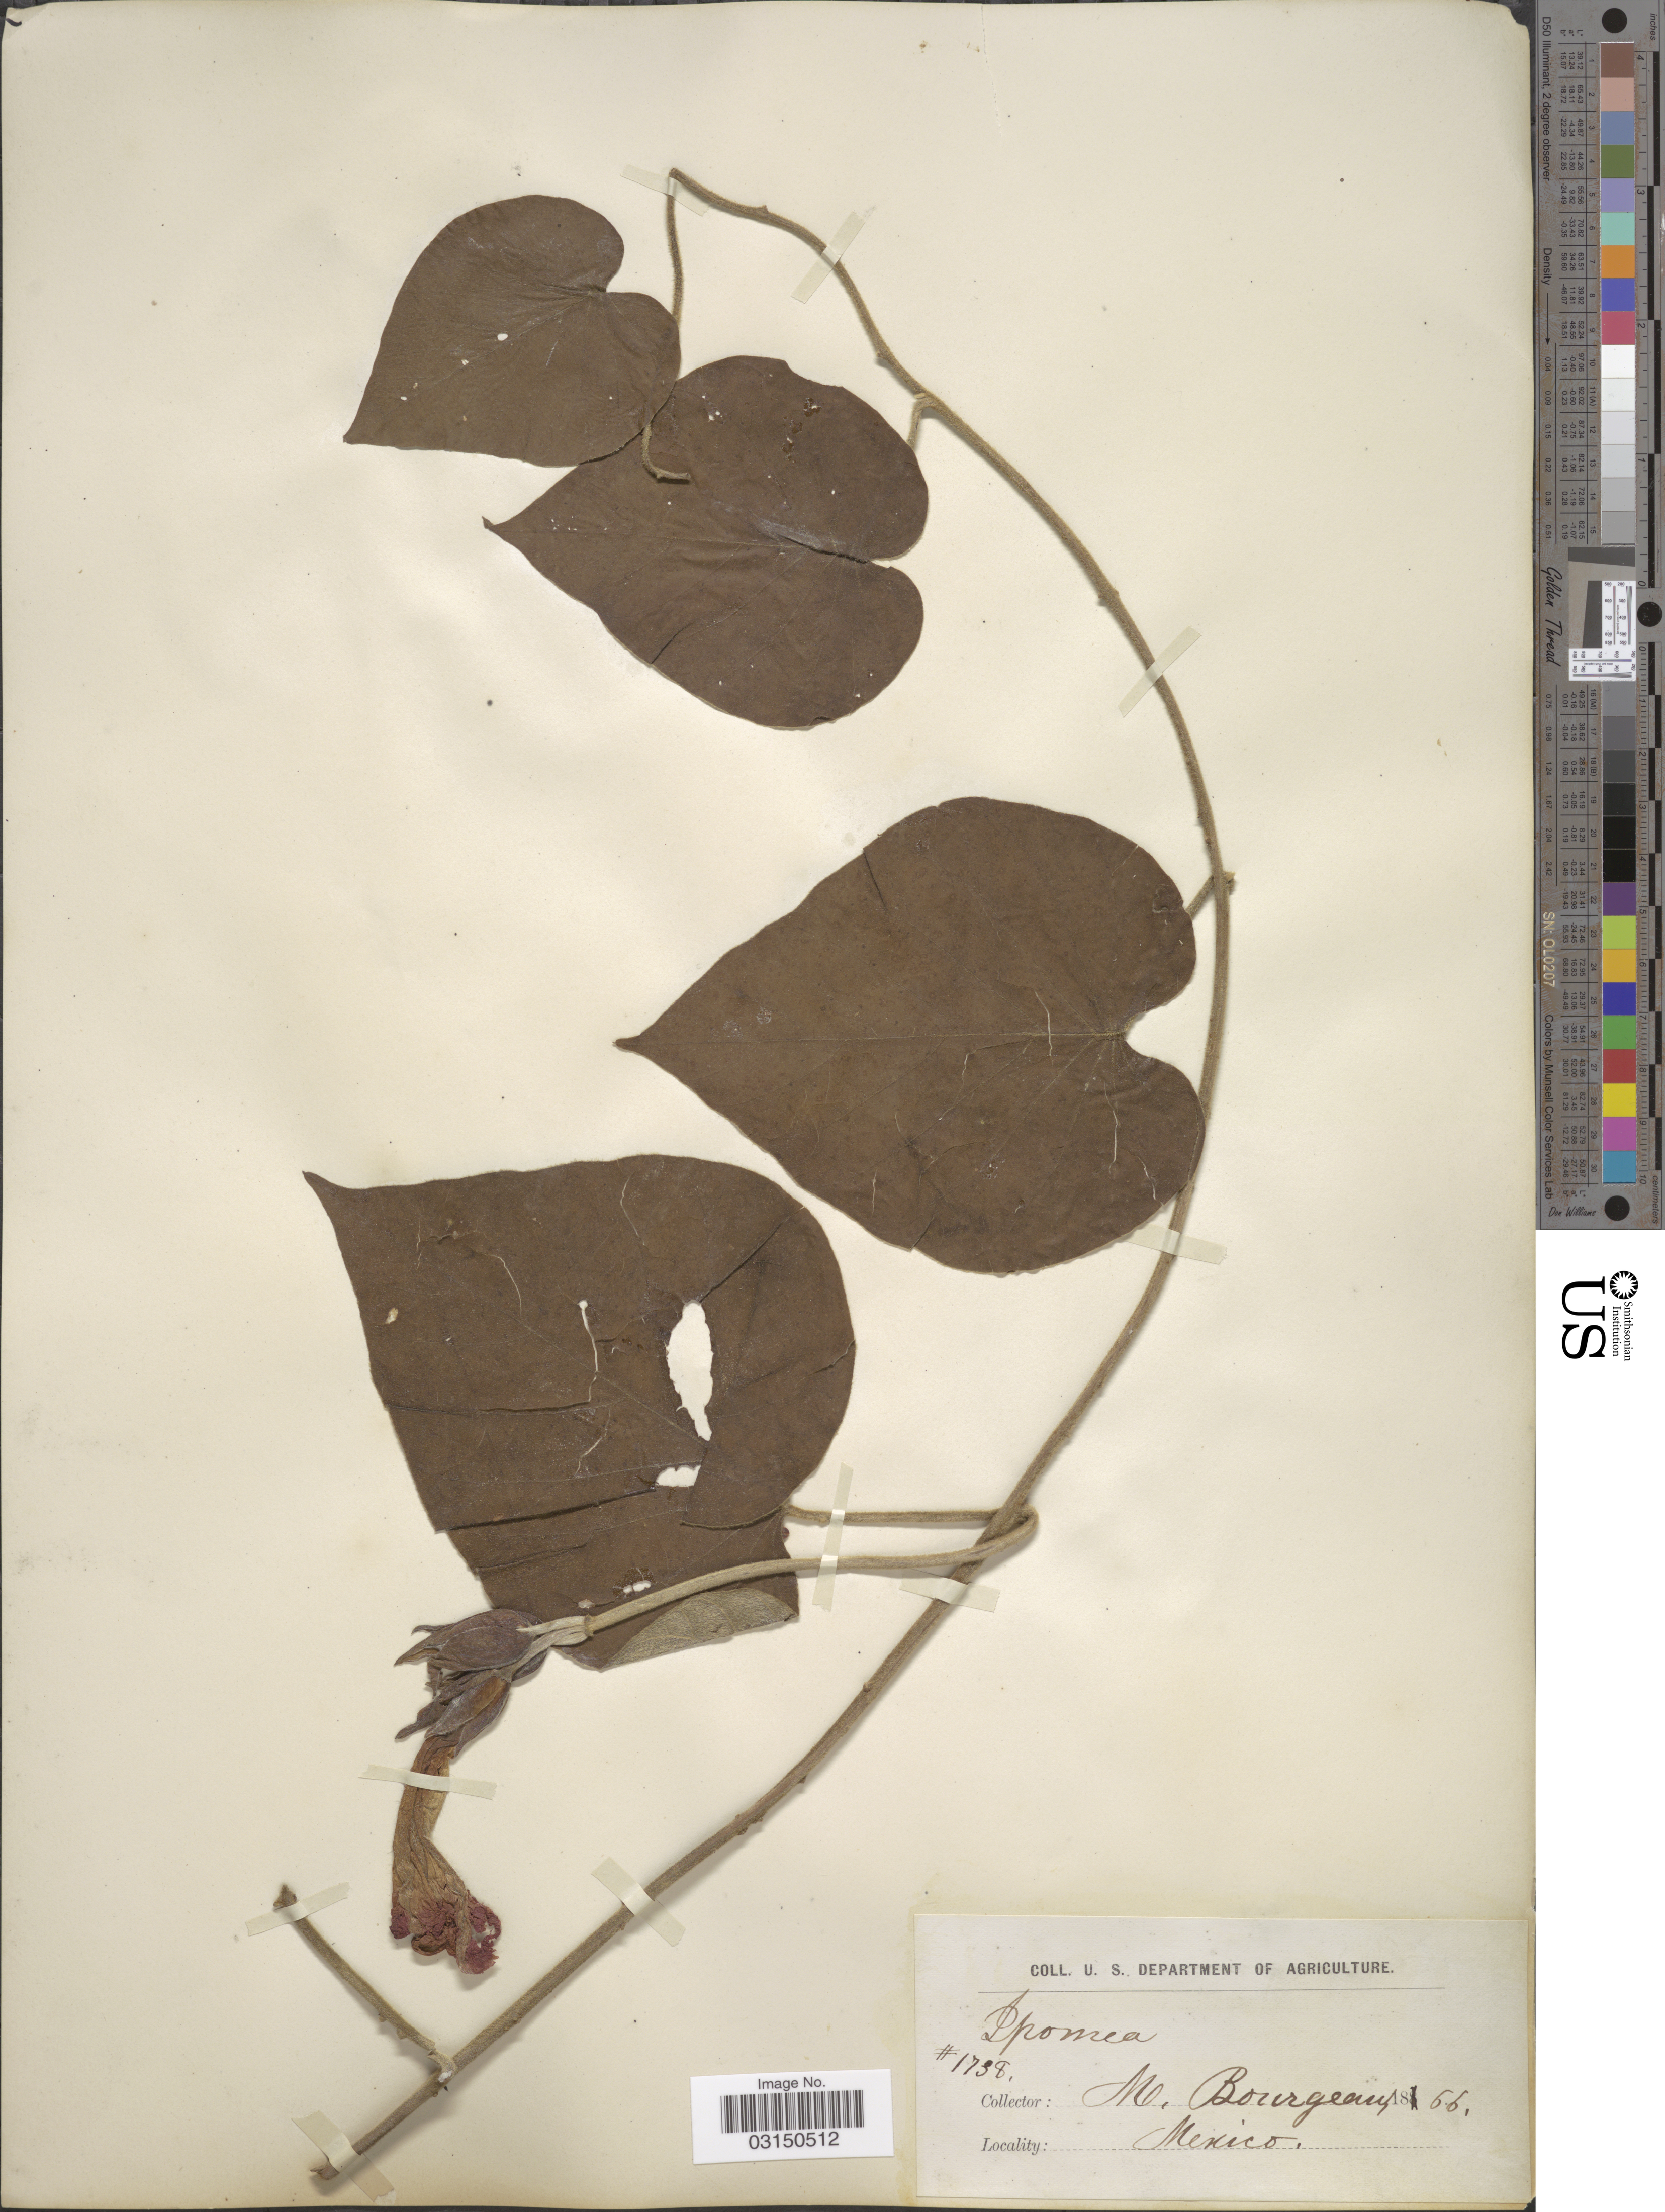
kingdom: Plantae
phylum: Tracheophyta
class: Magnoliopsida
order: Solanales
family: Convolvulaceae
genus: Ipomoea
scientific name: Ipomoea mairetii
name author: Choisy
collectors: M. Bourgeau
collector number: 1738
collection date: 1866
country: Mexico